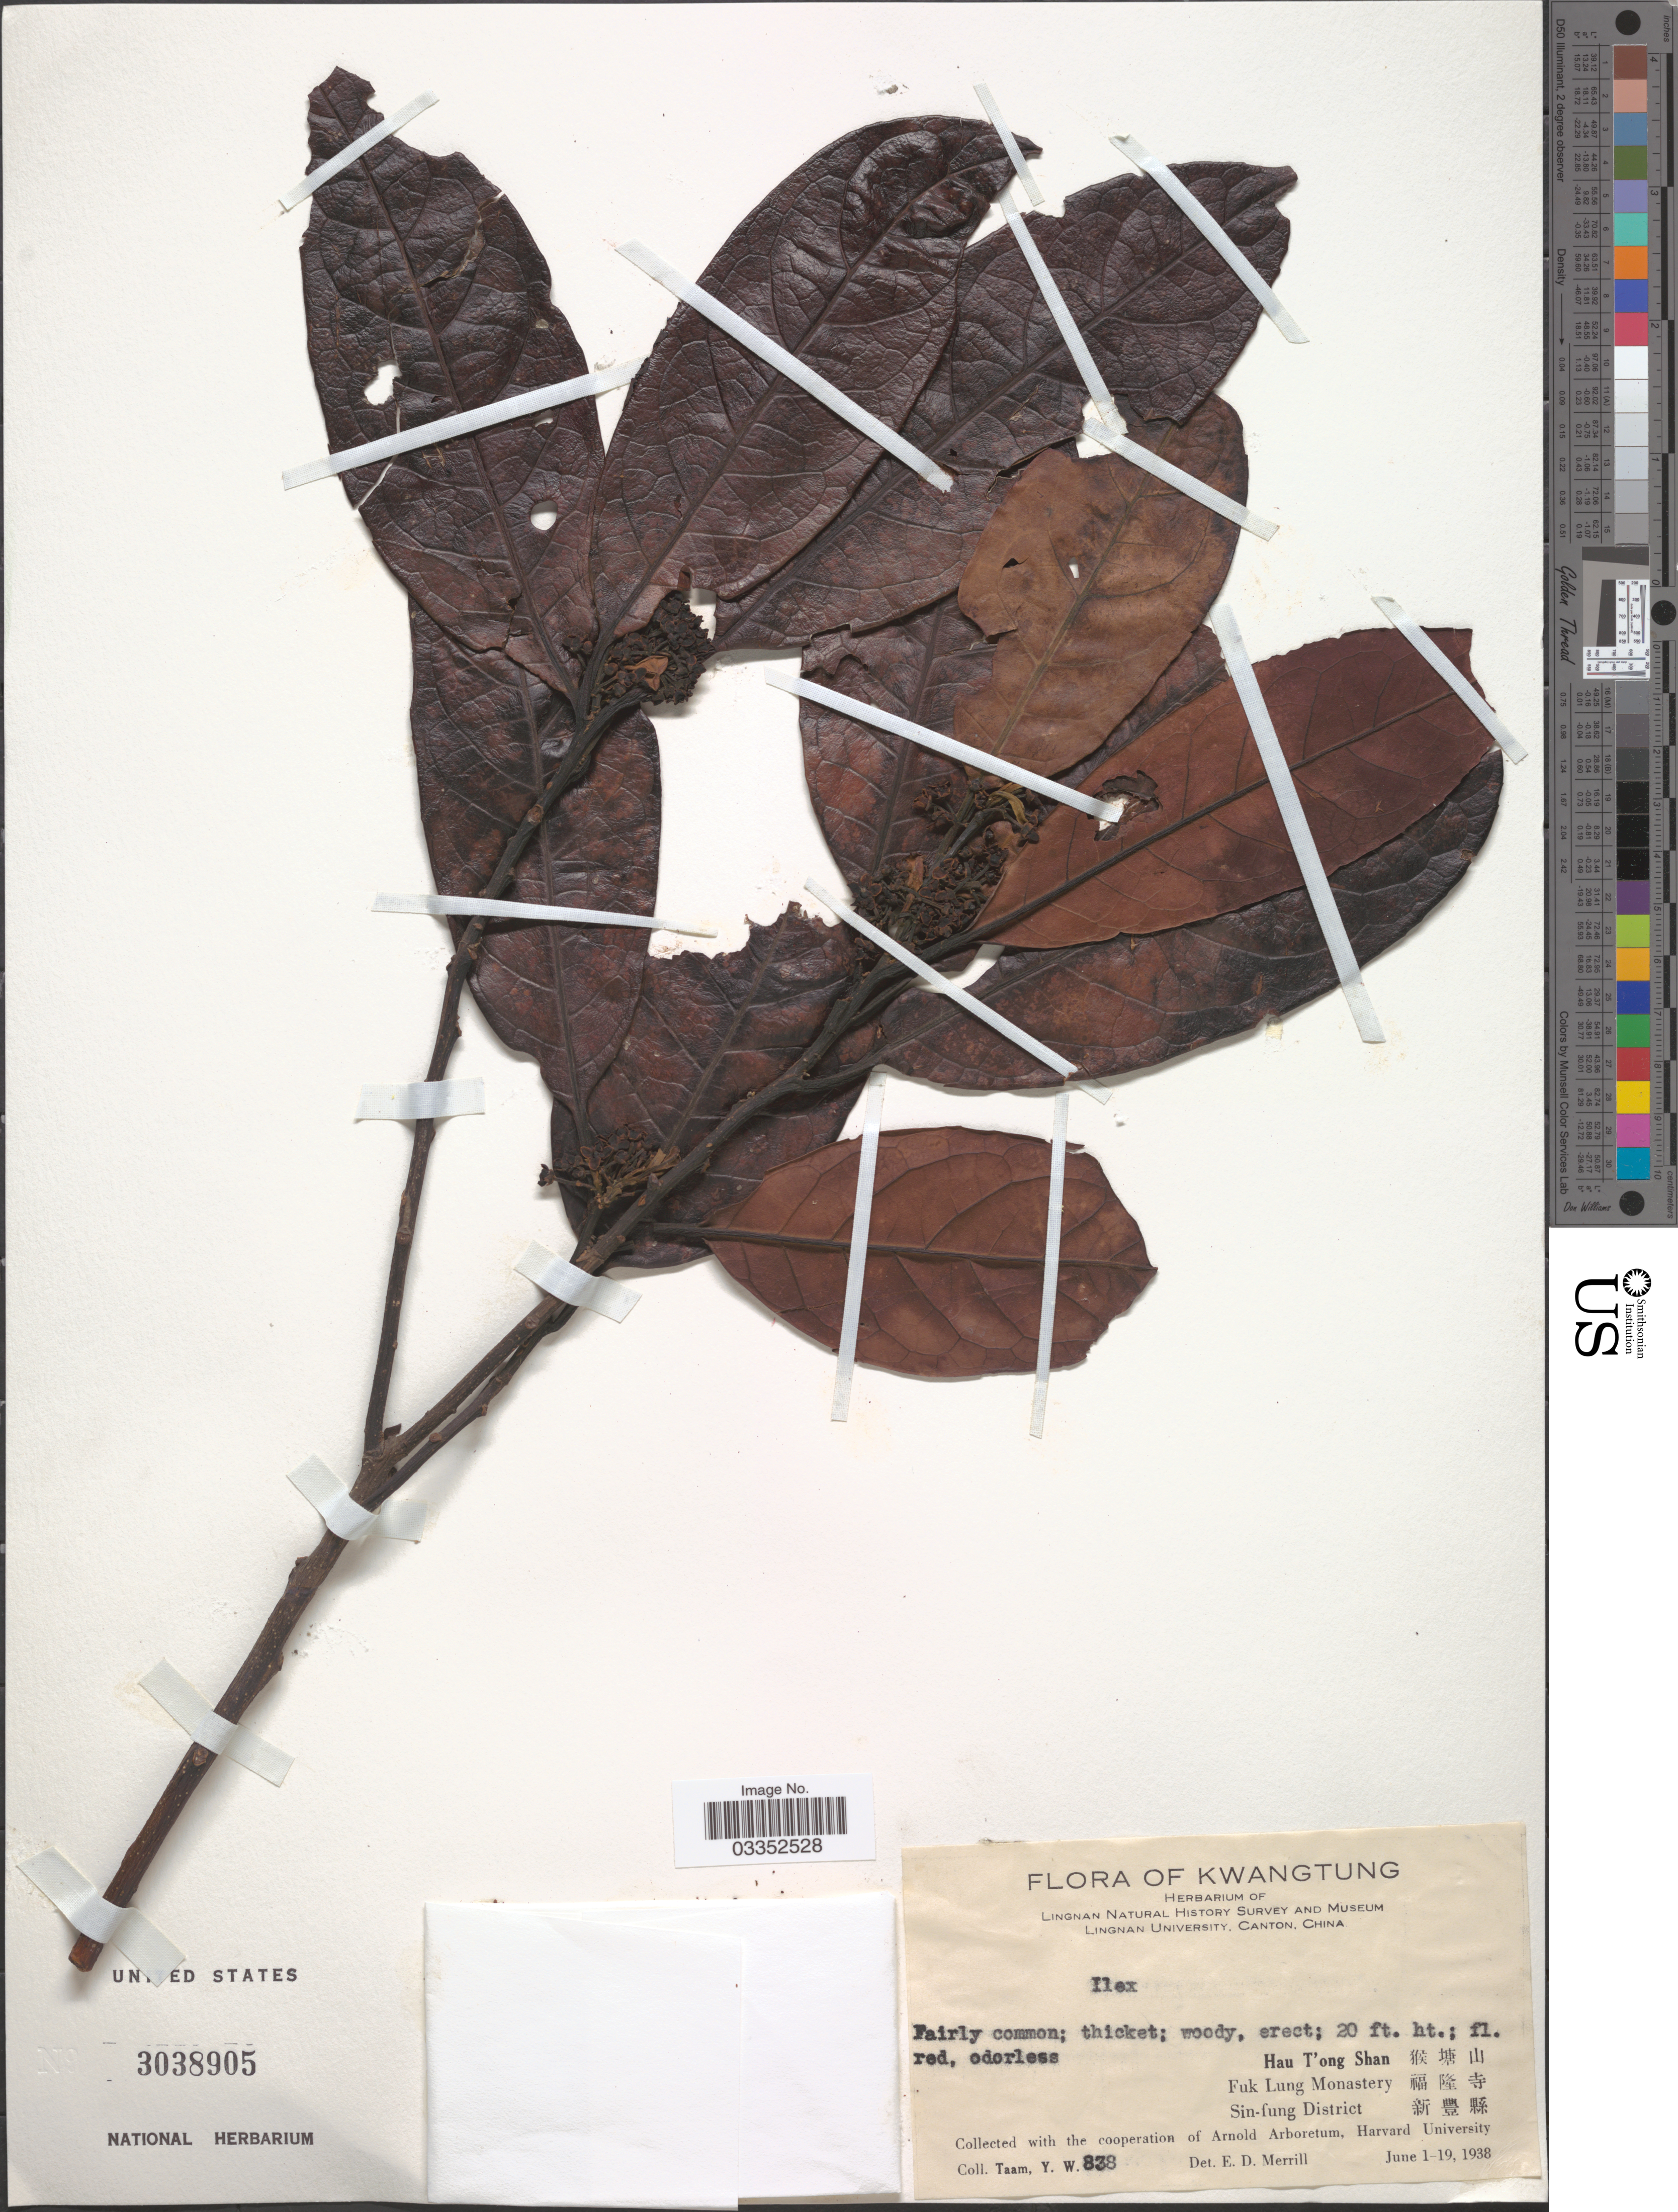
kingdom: Plantae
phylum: Tracheophyta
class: Magnoliopsida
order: Aquifoliales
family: Aquifoliaceae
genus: Ilex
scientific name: Ilex sp.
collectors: Y. W. Taam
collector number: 838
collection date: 1938-06-01/1938-06-19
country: China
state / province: Guangdong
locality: Kwangtung, Hau T'ong Shan X, Fuk Lung Monastery X, Sin-fung District X.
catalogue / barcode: US 3038905